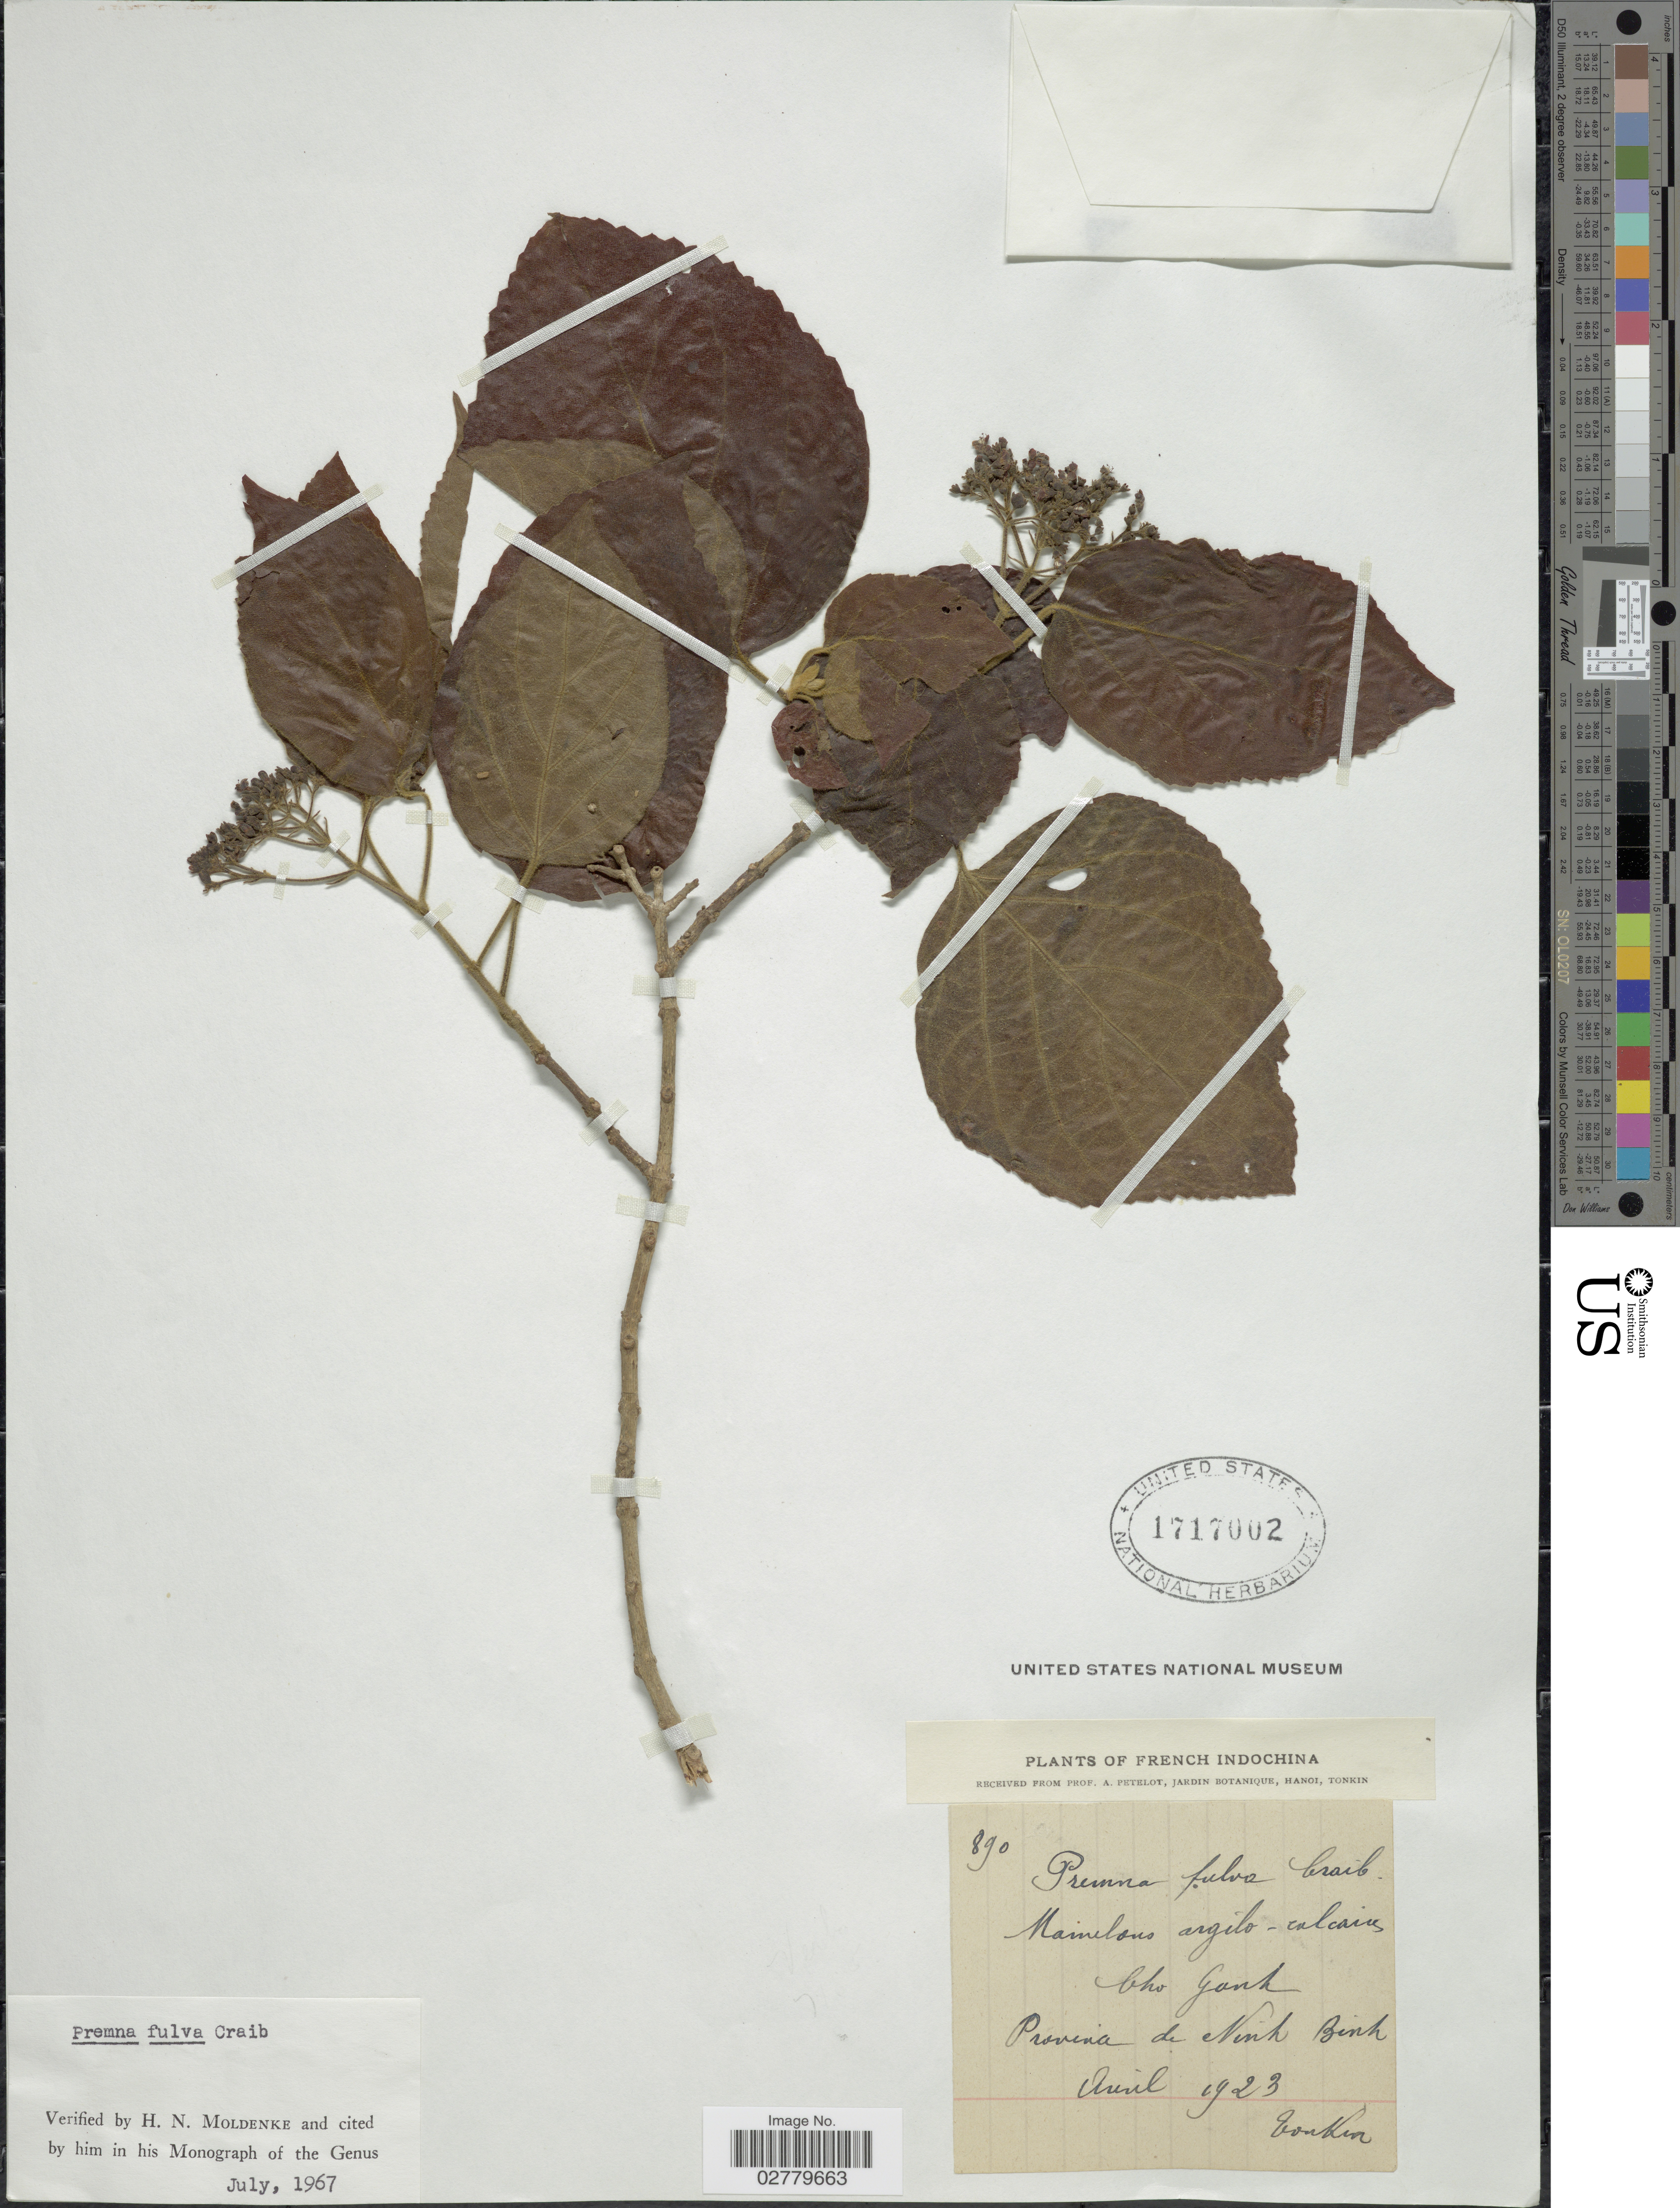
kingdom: Plantae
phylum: Tracheophyta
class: Magnoliopsida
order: Lamiales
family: Lamiaceae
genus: Premna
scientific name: Premna fulva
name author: Craib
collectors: A. Petelot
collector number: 890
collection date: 1923-04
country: Vietnam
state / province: Ninh Binh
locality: Tonkin. Mainelous argilo-calcaires Cho Ganh.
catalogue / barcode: US 1717002